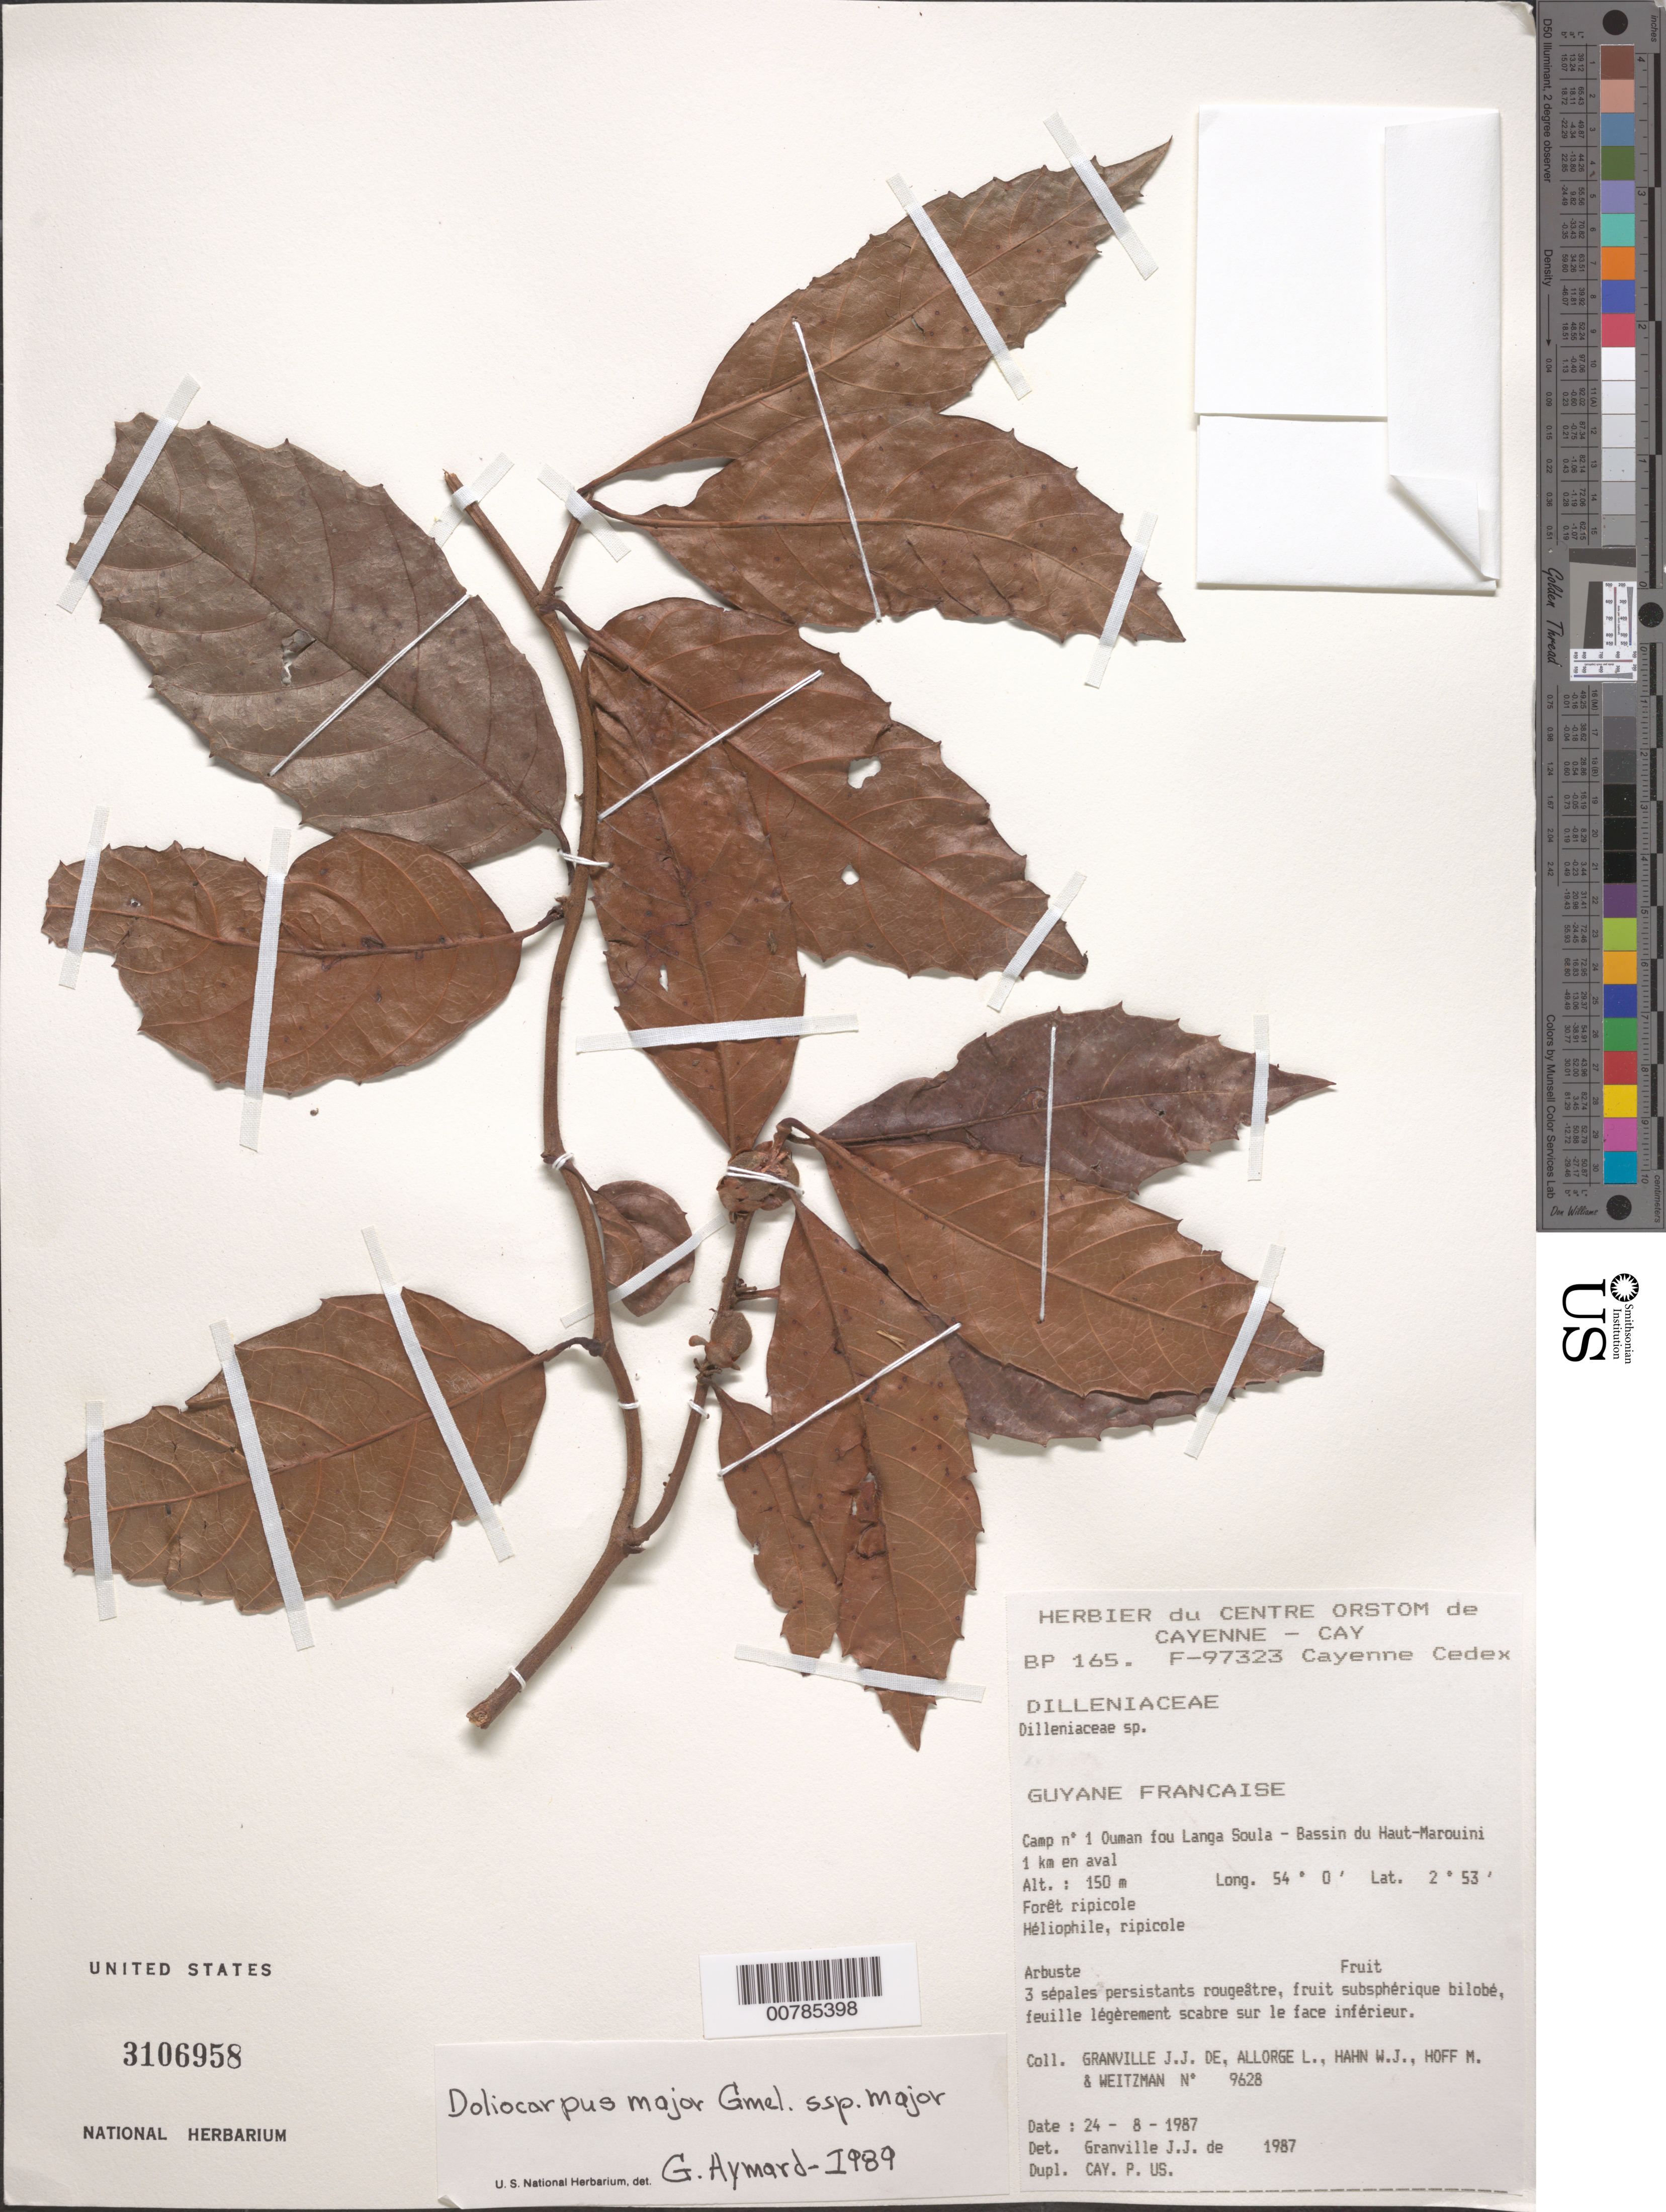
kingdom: Plantae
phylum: Tracheophyta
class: Magnoliopsida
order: Dilleniales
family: Dilleniaceae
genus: Doliocarpus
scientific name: Doliocarpus major subsp. major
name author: J.F. Gmel.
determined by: Aymard C., G. A., (PORT), Univ. Nac. Exp. de los Llanos Ezequiel Zamora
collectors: J.-J. de Granville, L. Allorge, W. J. Hahn, M. Hoff & A. L. Weitzman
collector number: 9628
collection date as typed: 24-Aug-87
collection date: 1987-08-24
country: French Guiana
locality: Ouman fou Langa Soula, Camp #1, Bassin du Haut-Marouini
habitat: Forêt ripicole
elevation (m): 150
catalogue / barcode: US 3106958